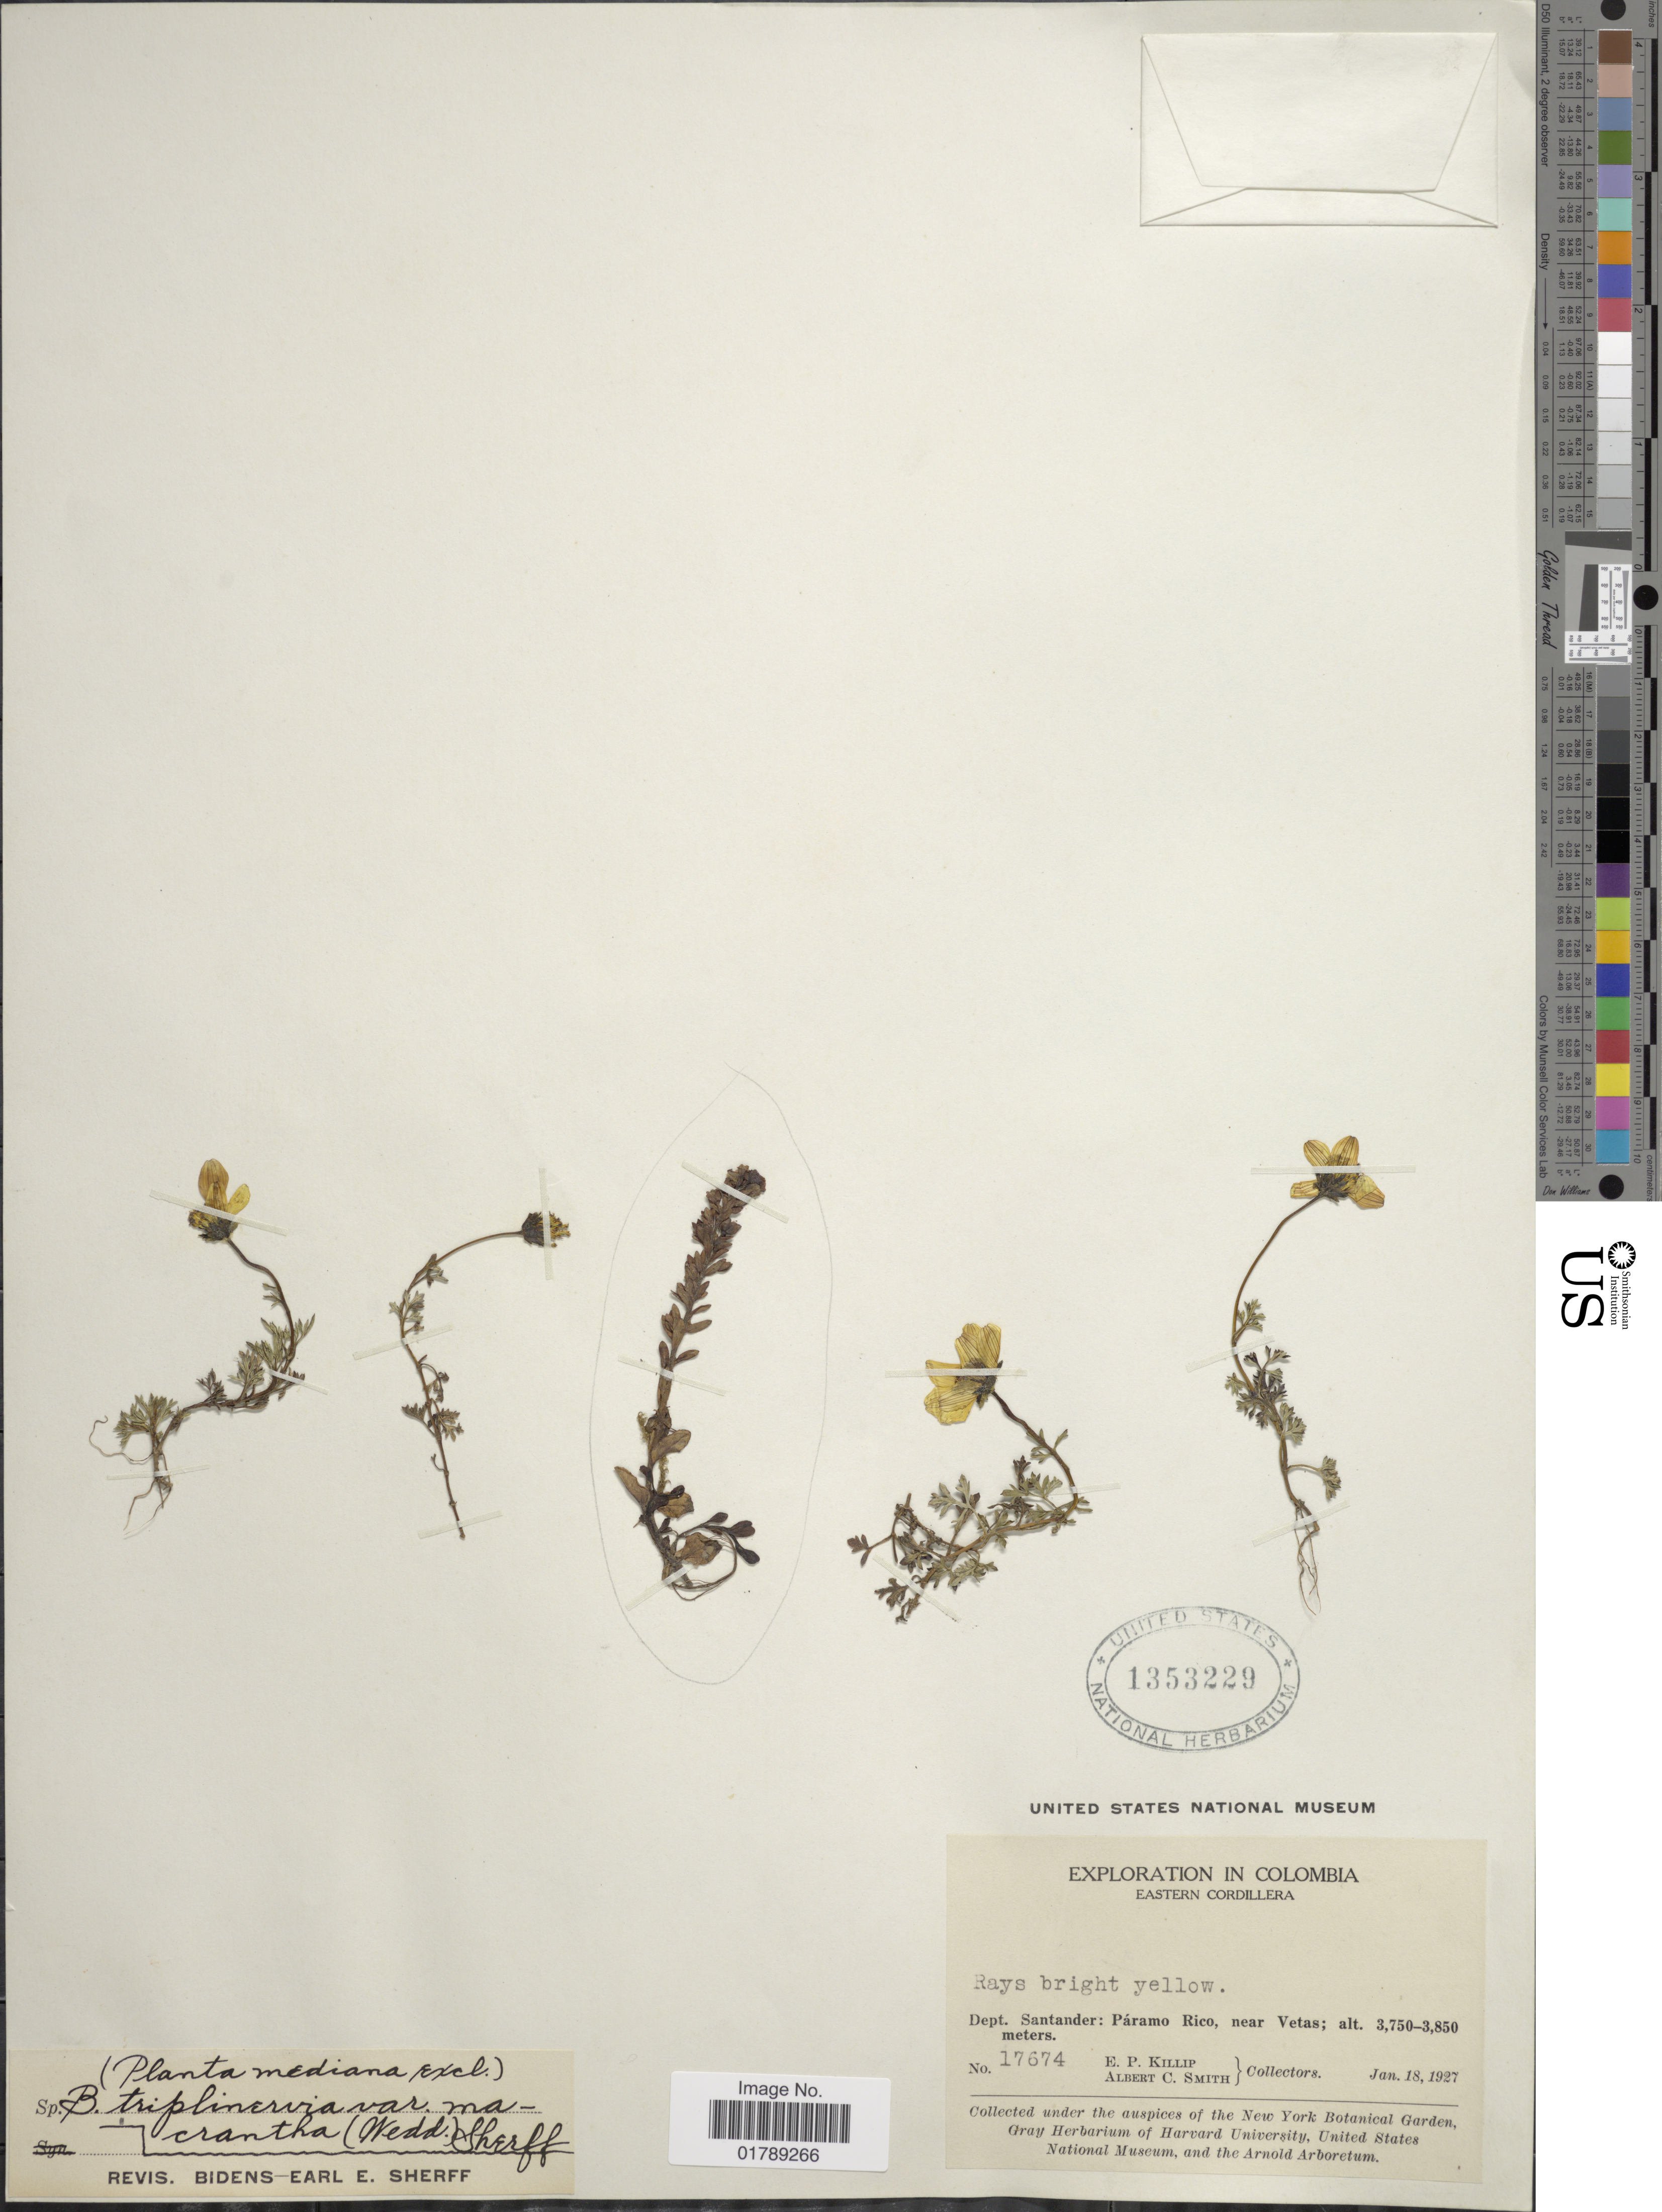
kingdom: Plantae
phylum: Tracheophyta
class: Magnoliopsida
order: Asterales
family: Asteraceae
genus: Bidens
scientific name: Bidens triplinervia var. macrantha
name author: (Wedd.) Sherff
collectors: E. P. Killip & A. C. Smith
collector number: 17674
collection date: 1927-01-18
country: Colombia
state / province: Santander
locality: Eastern Cordillera. Páramo Rico, near Vetas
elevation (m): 3750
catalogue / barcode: US 1353229